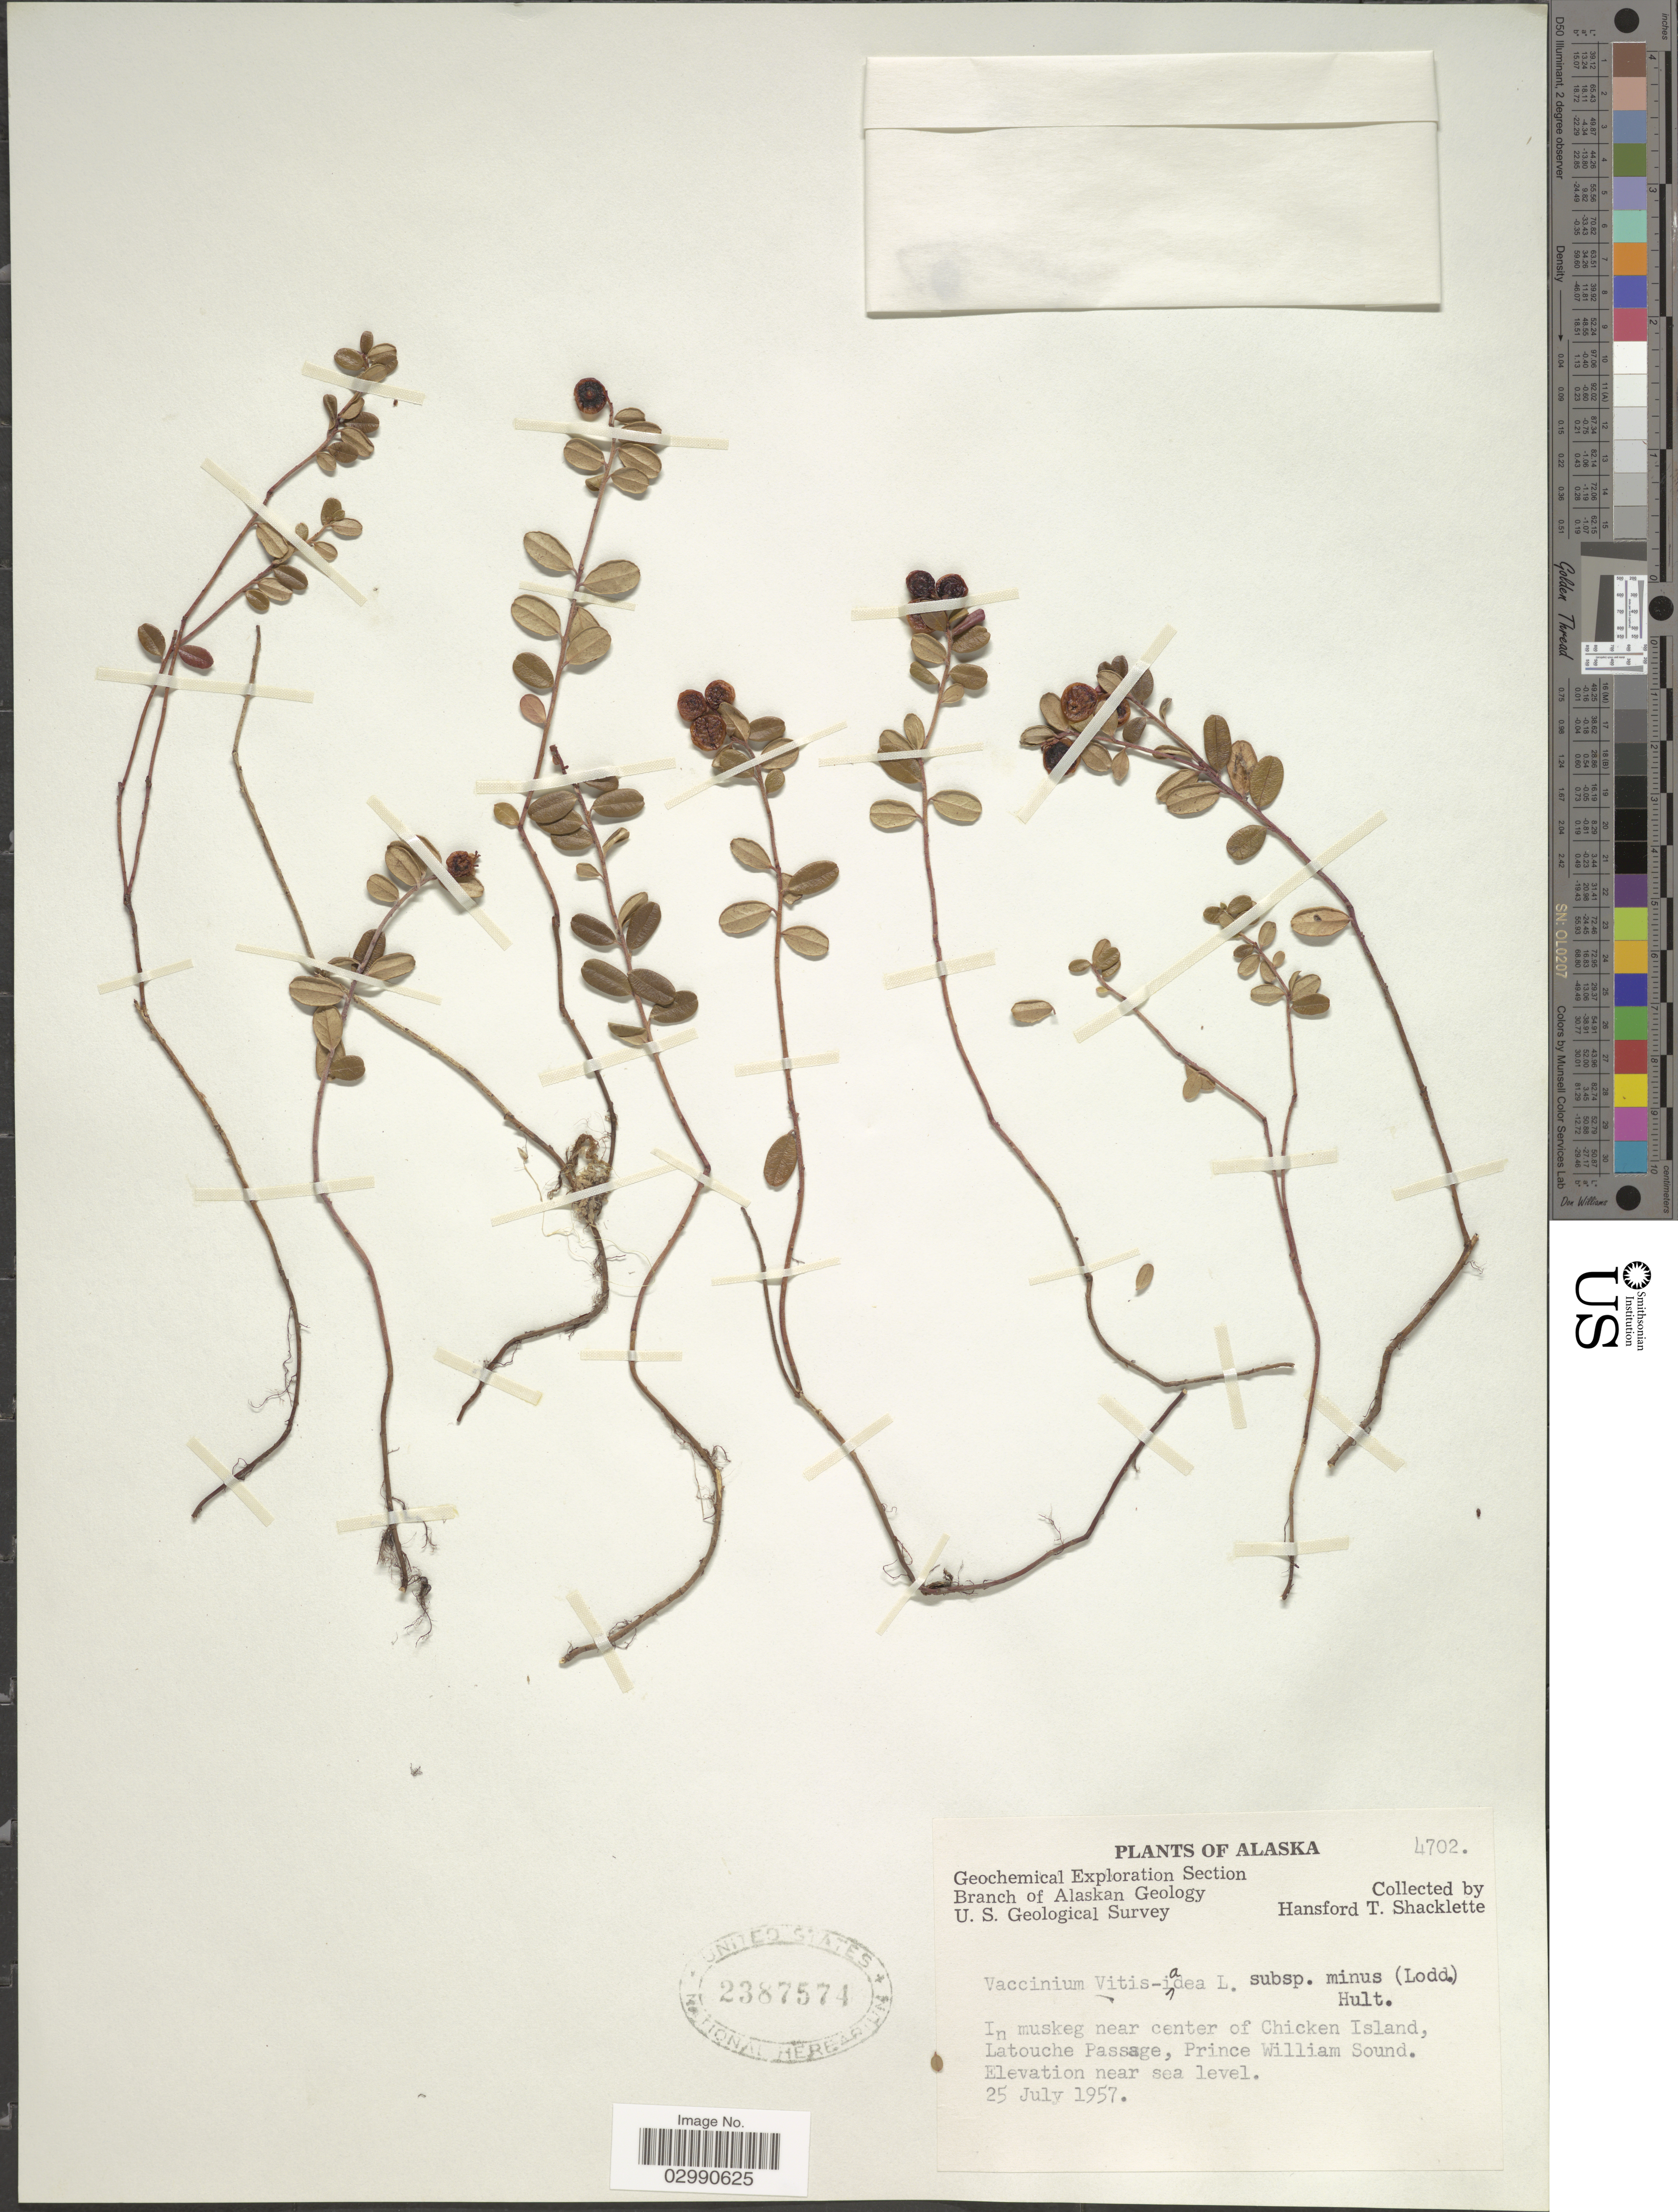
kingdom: Plantae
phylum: Tracheophyta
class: Magnoliopsida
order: Ericales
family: Ericaceae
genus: Vaccinium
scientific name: Vaccinium vitis-idaea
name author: L.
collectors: H. Shacklette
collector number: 4702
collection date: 1957-07-25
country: United States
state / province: Alaska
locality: In muskeg near center of Chicken Island, Latouche Passage, Prince William Sound.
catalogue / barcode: US 2387574